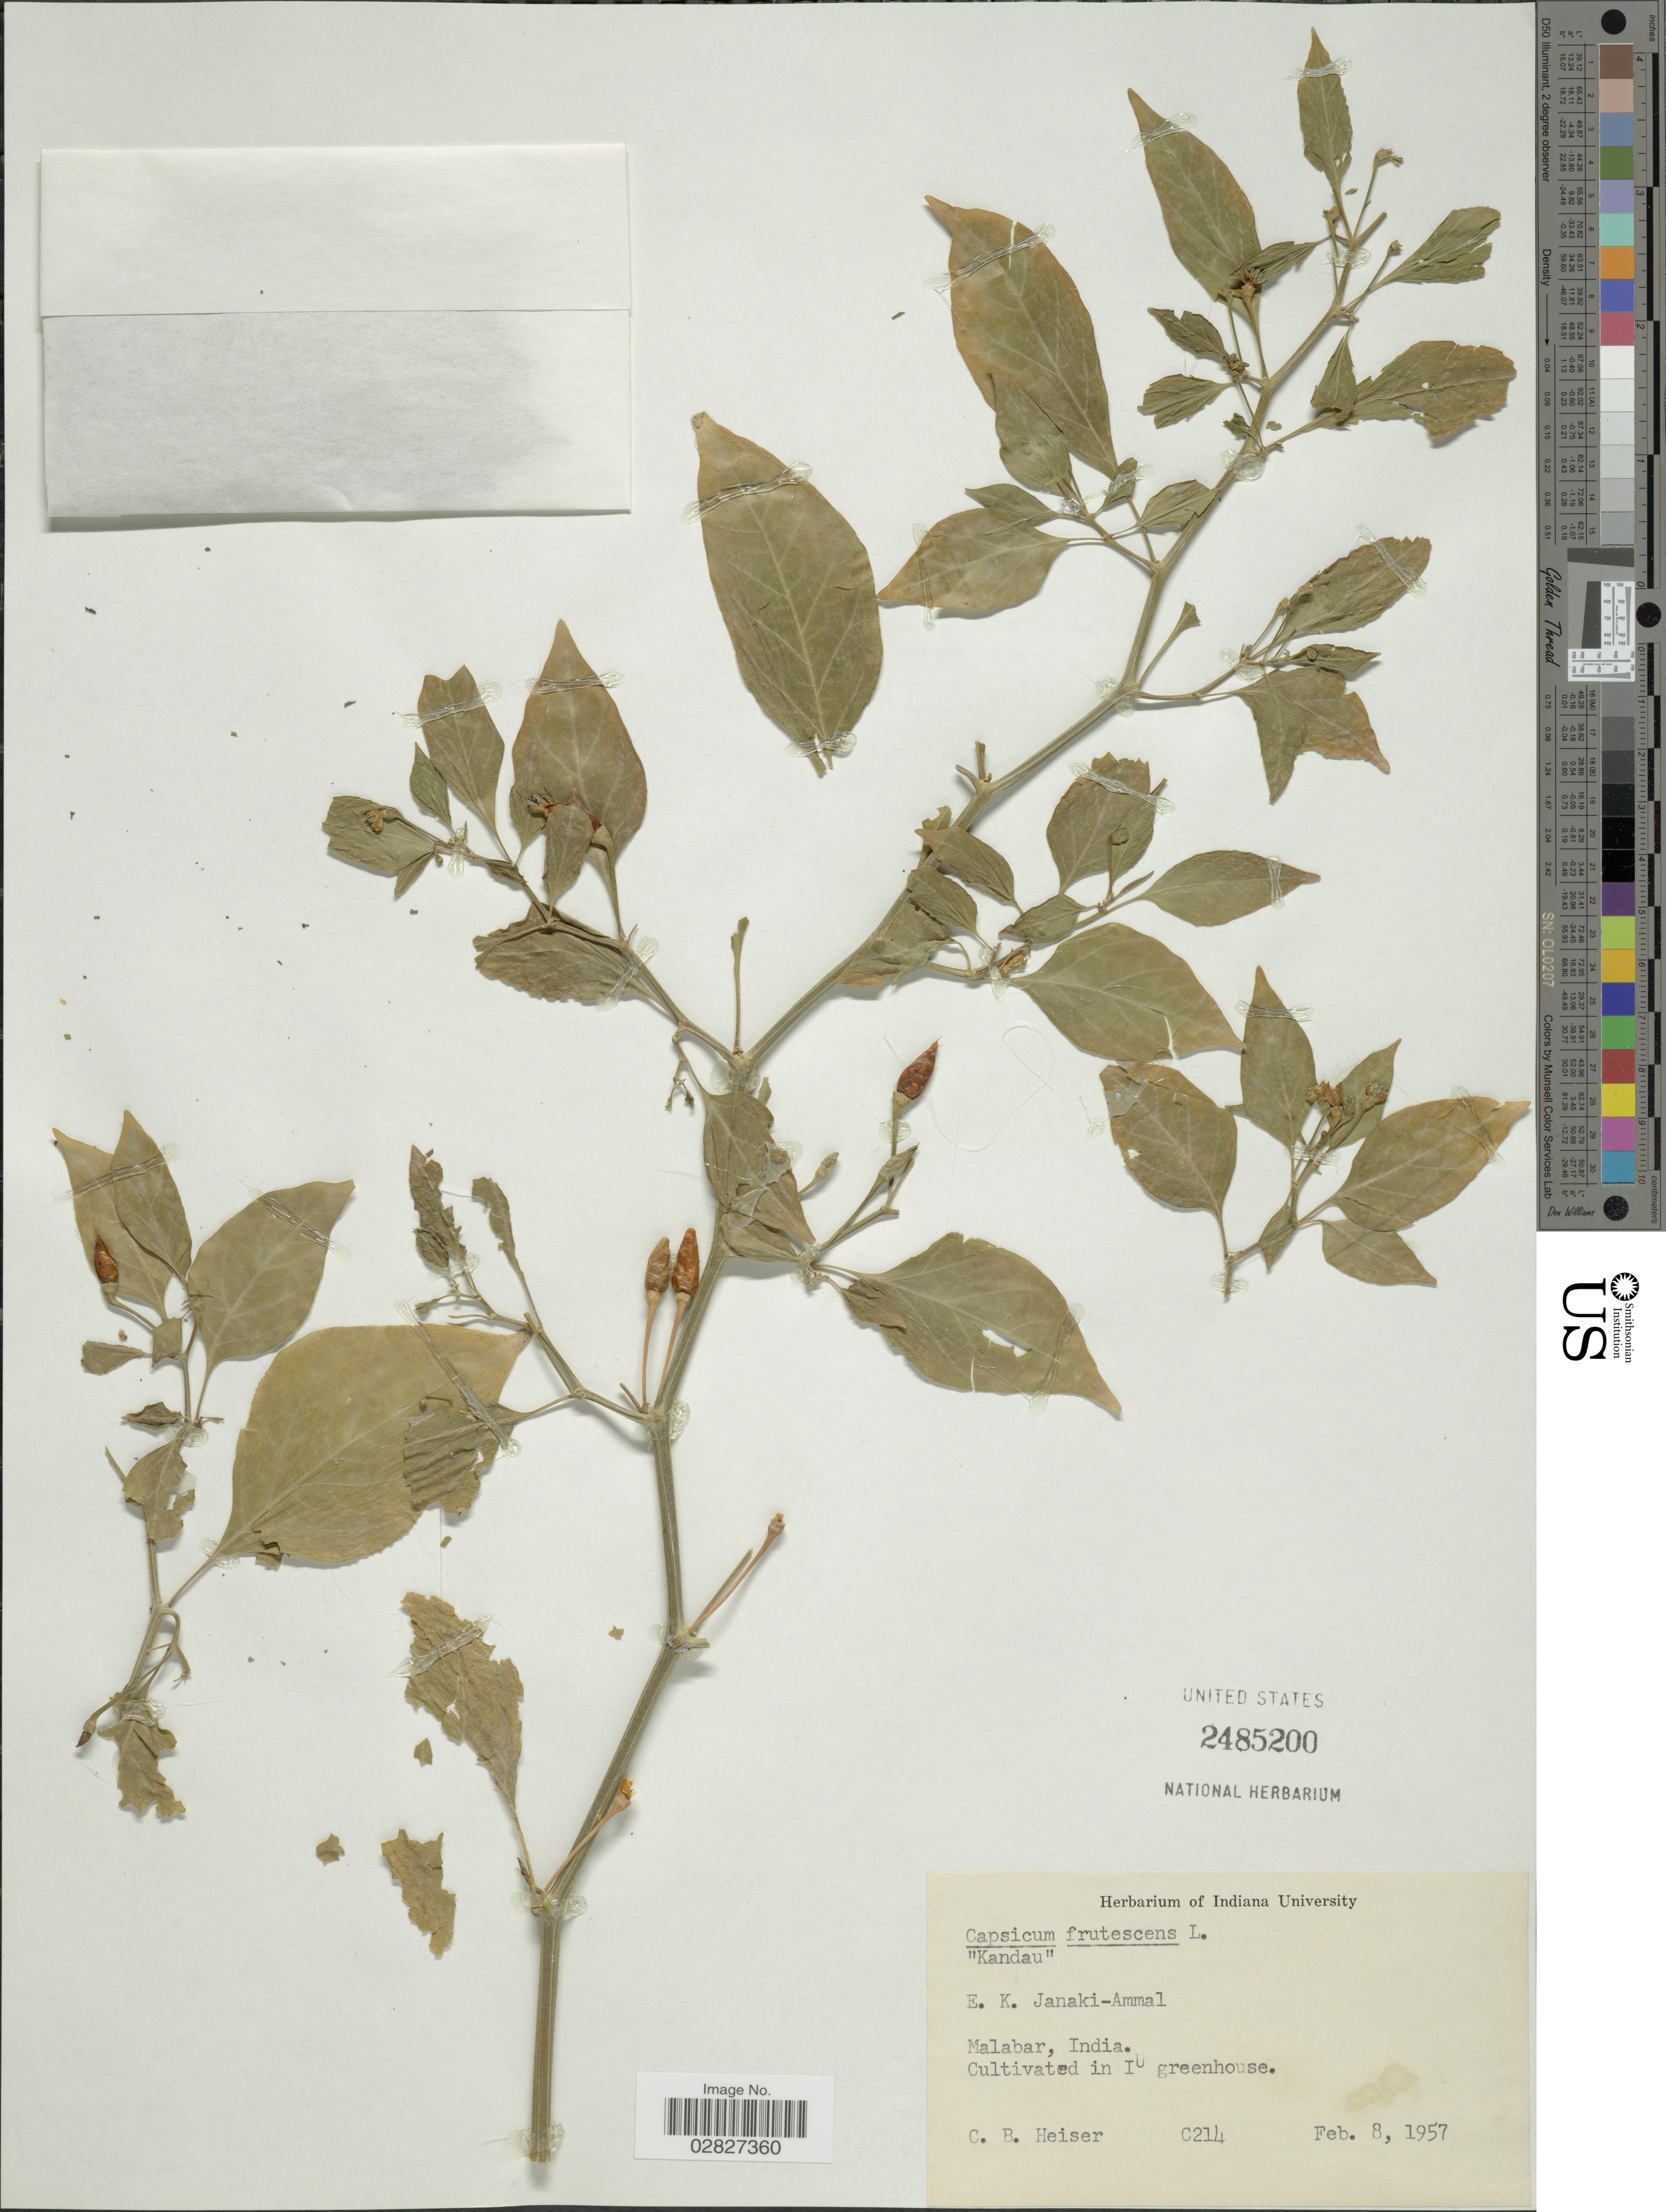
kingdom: Plantae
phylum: Tracheophyta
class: Magnoliopsida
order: Solanales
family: Solanaceae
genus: Capsicum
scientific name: Capsicum frutescens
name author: L.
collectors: C. B. Heiser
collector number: C214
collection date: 1957-02-08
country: United States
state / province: Indiana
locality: Cultivated in IU greenhouse.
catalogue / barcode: US 2485200